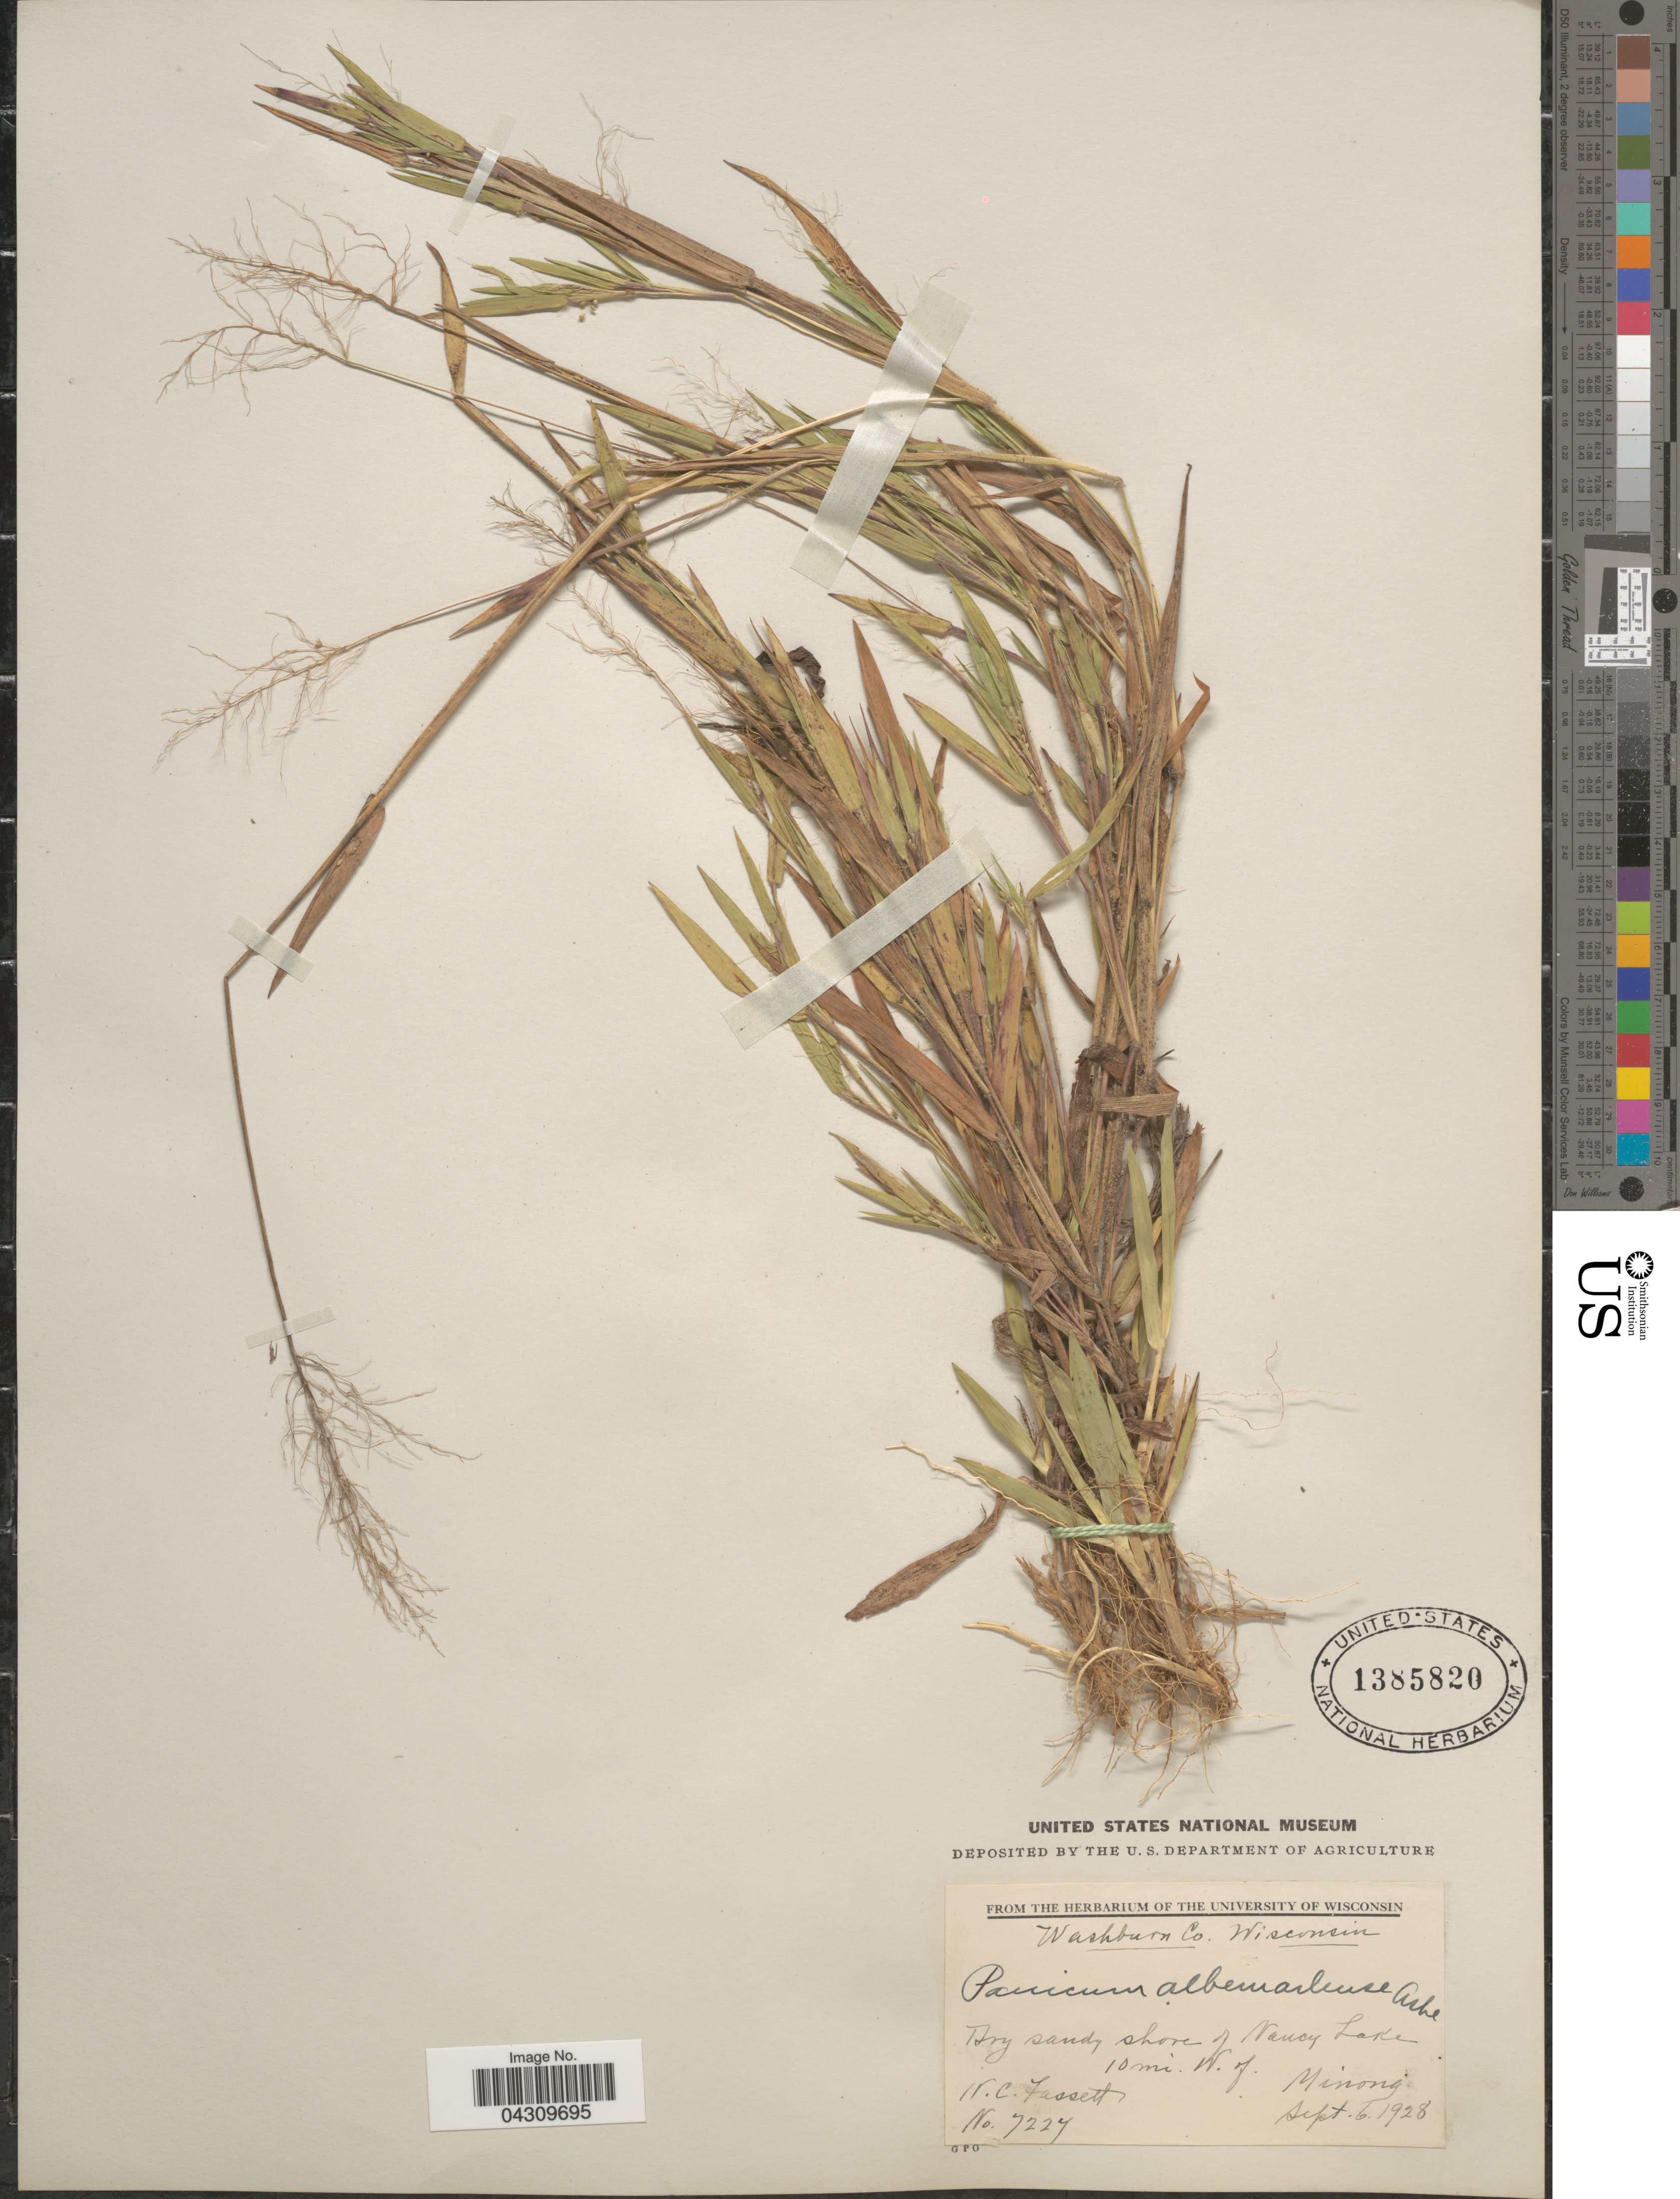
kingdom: Plantae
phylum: Tracheophyta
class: Liliopsida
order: Poales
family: Poaceae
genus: Dichanthelium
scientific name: Dichanthelium acuminatum var. acuminatum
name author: (Sw.) Gould & C.A. Clark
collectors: N. C. Fassett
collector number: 7227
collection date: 1928-09-06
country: United States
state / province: Wisconsin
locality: Washburn Co. Dry sandy shore of Nancy Lake. 10 mi. W. of Minong.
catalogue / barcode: US 1385820